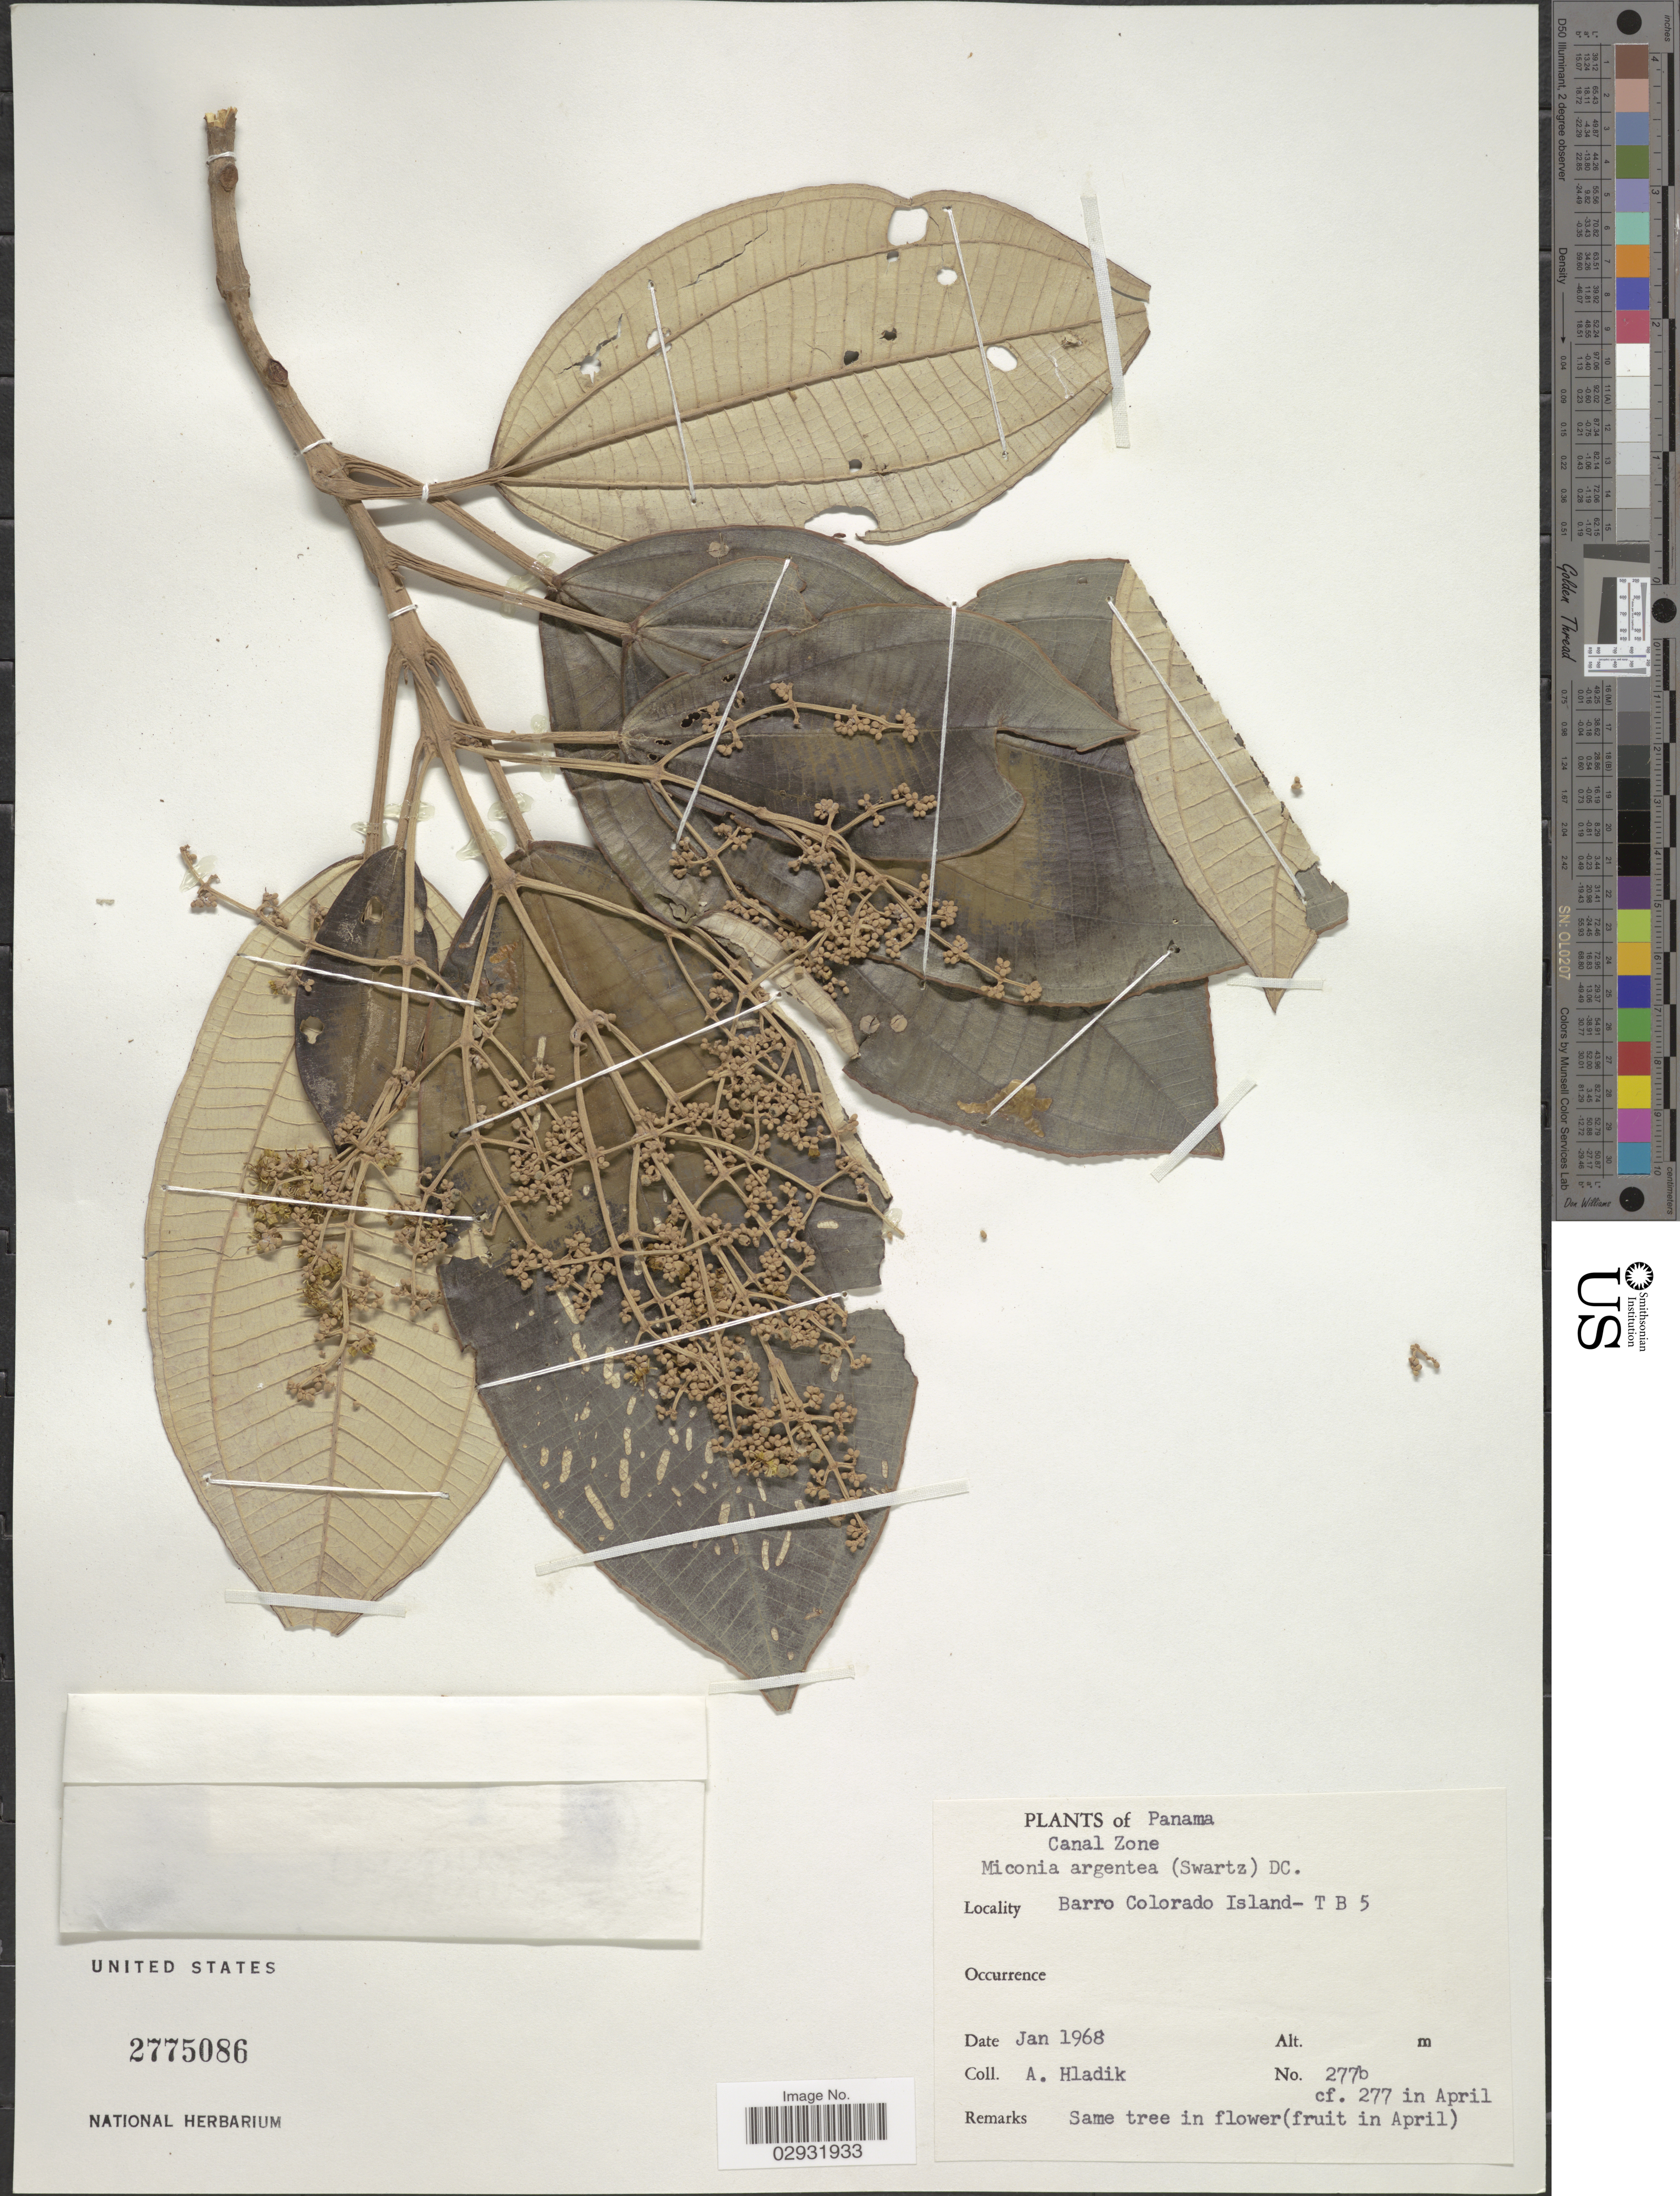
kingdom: Plantae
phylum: Tracheophyta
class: Magnoliopsida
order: Myrtales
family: Melastomataceae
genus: Miconia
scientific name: Miconia argentea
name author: (Sw.) DC.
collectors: A. Hladik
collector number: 277b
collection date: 1968-01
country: Panama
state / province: Panamá Oeste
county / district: Canal Zone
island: Barro Colorado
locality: Barro Colorado Island - T B 5.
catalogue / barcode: US 2775086